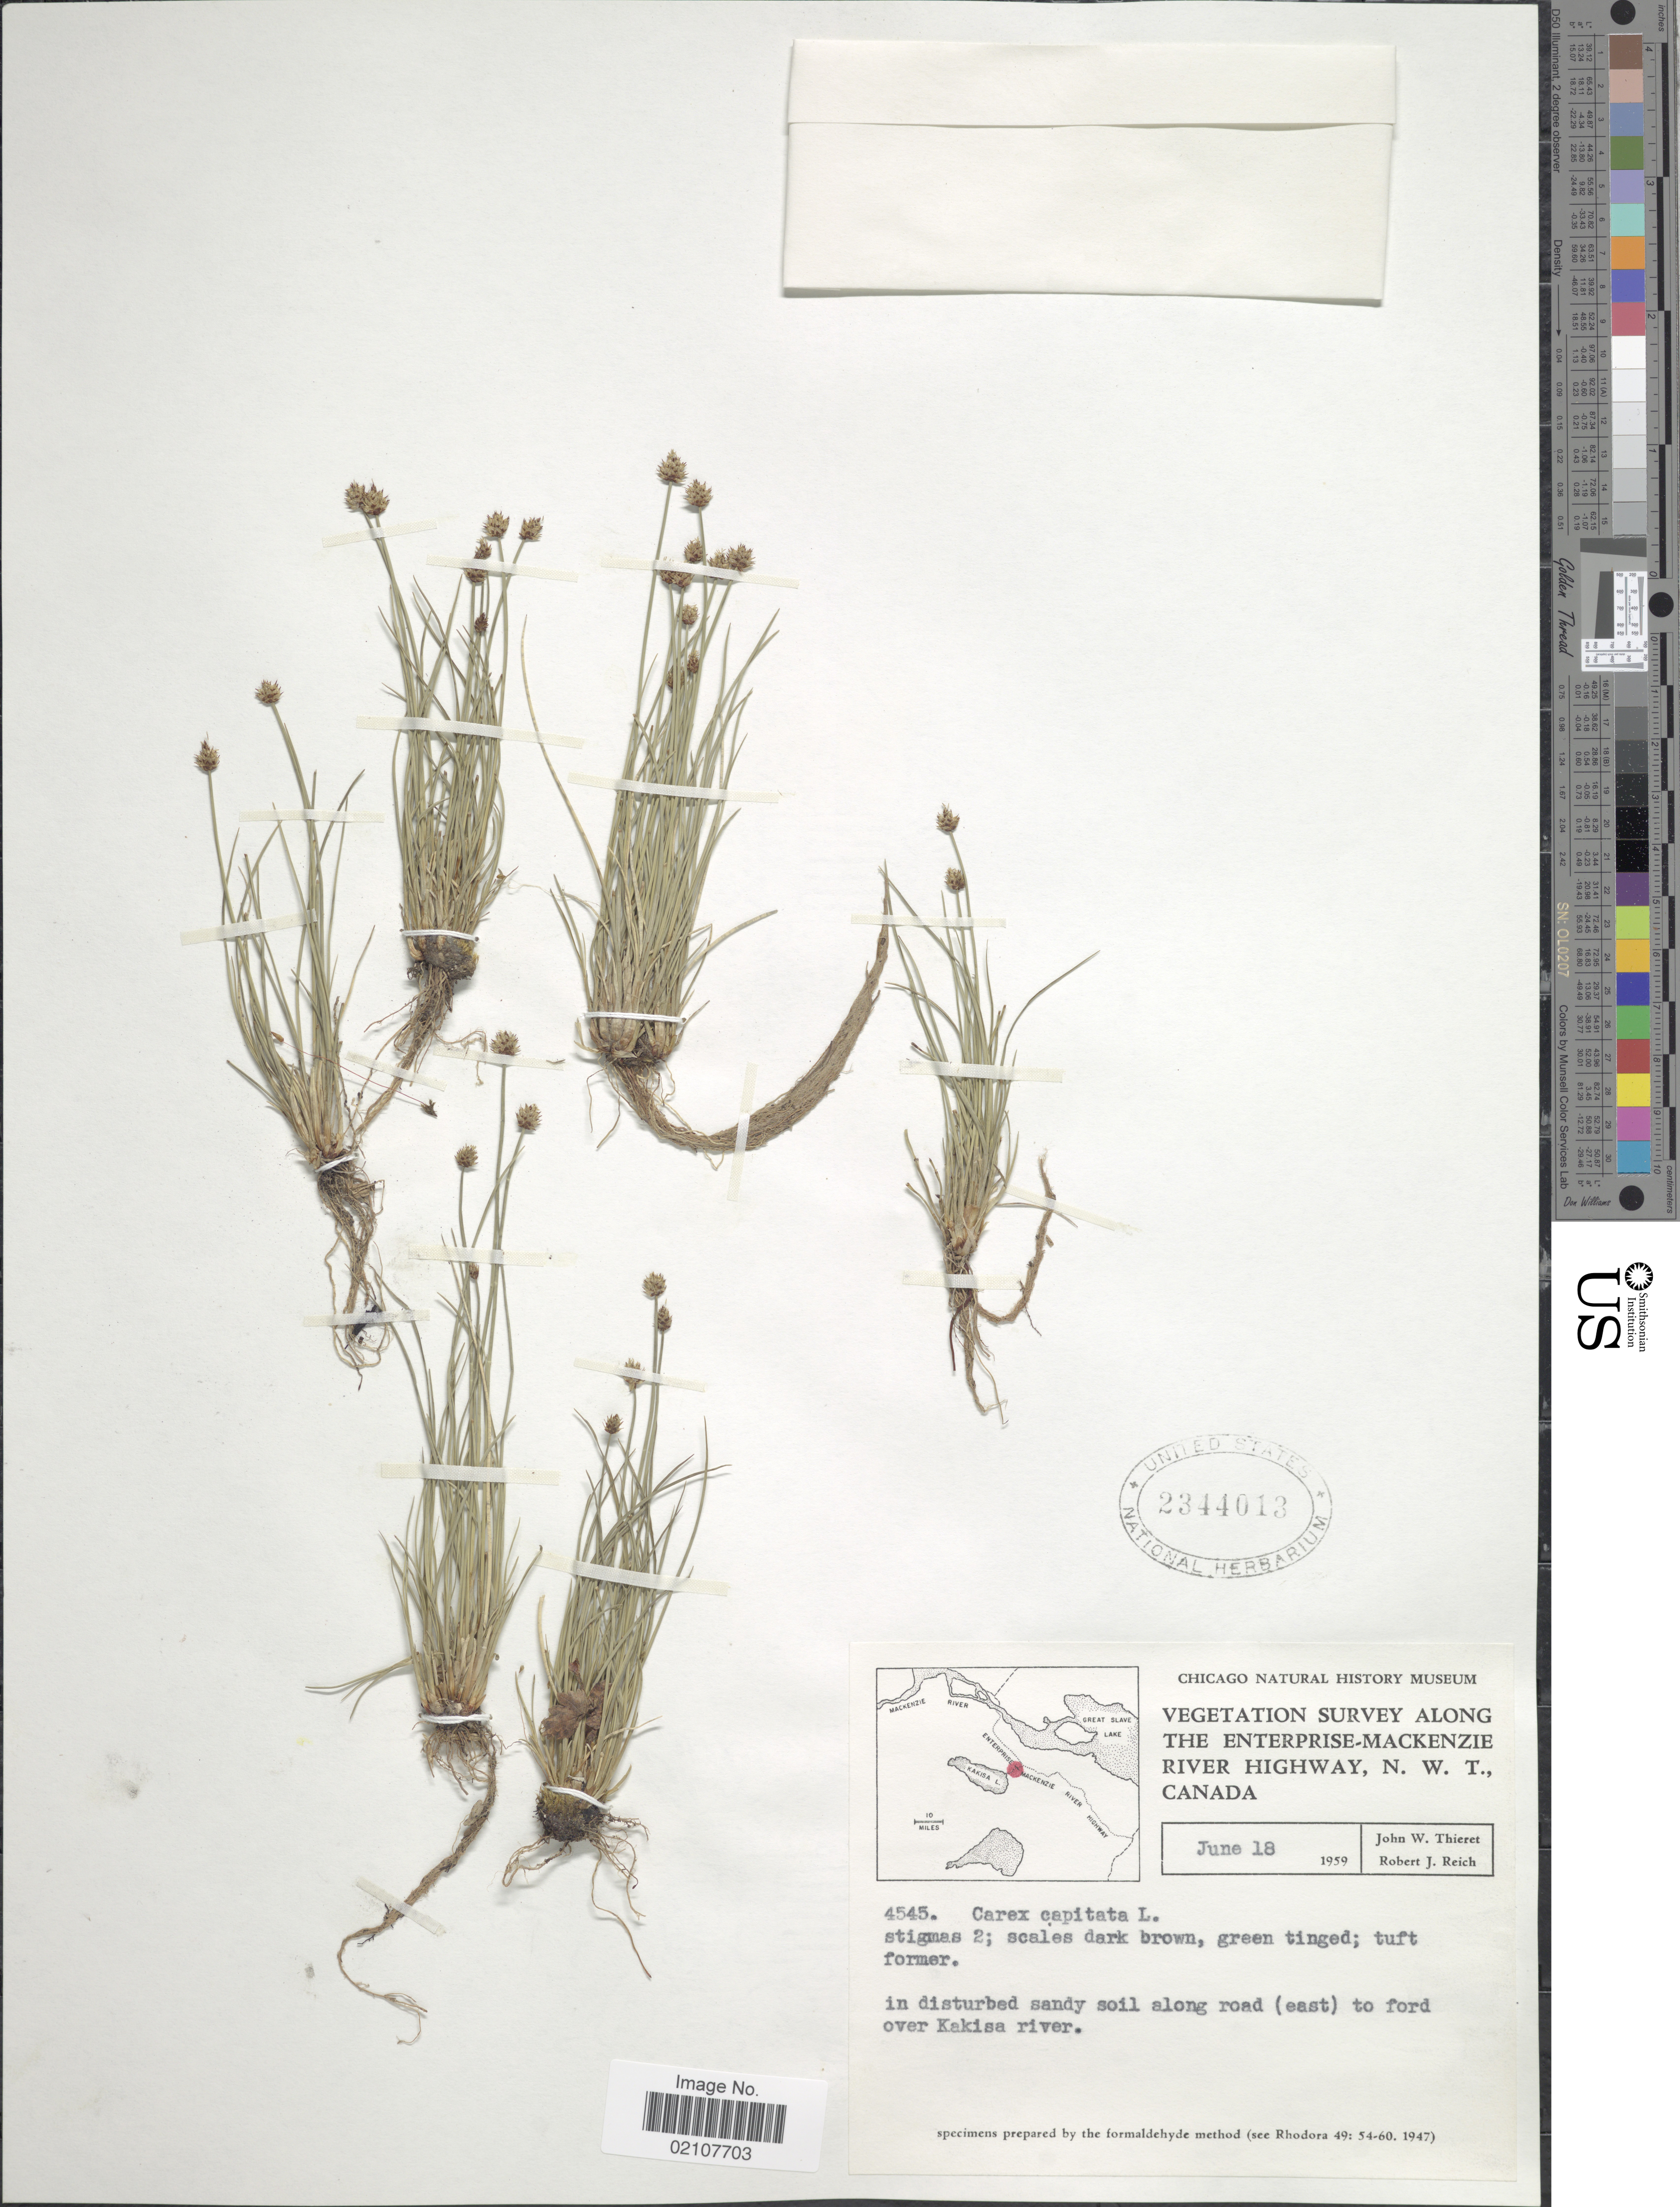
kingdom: Plantae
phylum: Tracheophyta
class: Liliopsida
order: Poales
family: Cyperaceae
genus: Carex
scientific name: Carex capitata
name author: L.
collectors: J. W. Thieret & R. Reich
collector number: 4545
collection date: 1959-06-18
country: Canada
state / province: Northwest Territories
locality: Along the Enterprise-Mackenzie River Highway. In disturbed sandy soil along road (east to ford over Kakisa river).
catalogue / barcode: US 2344013